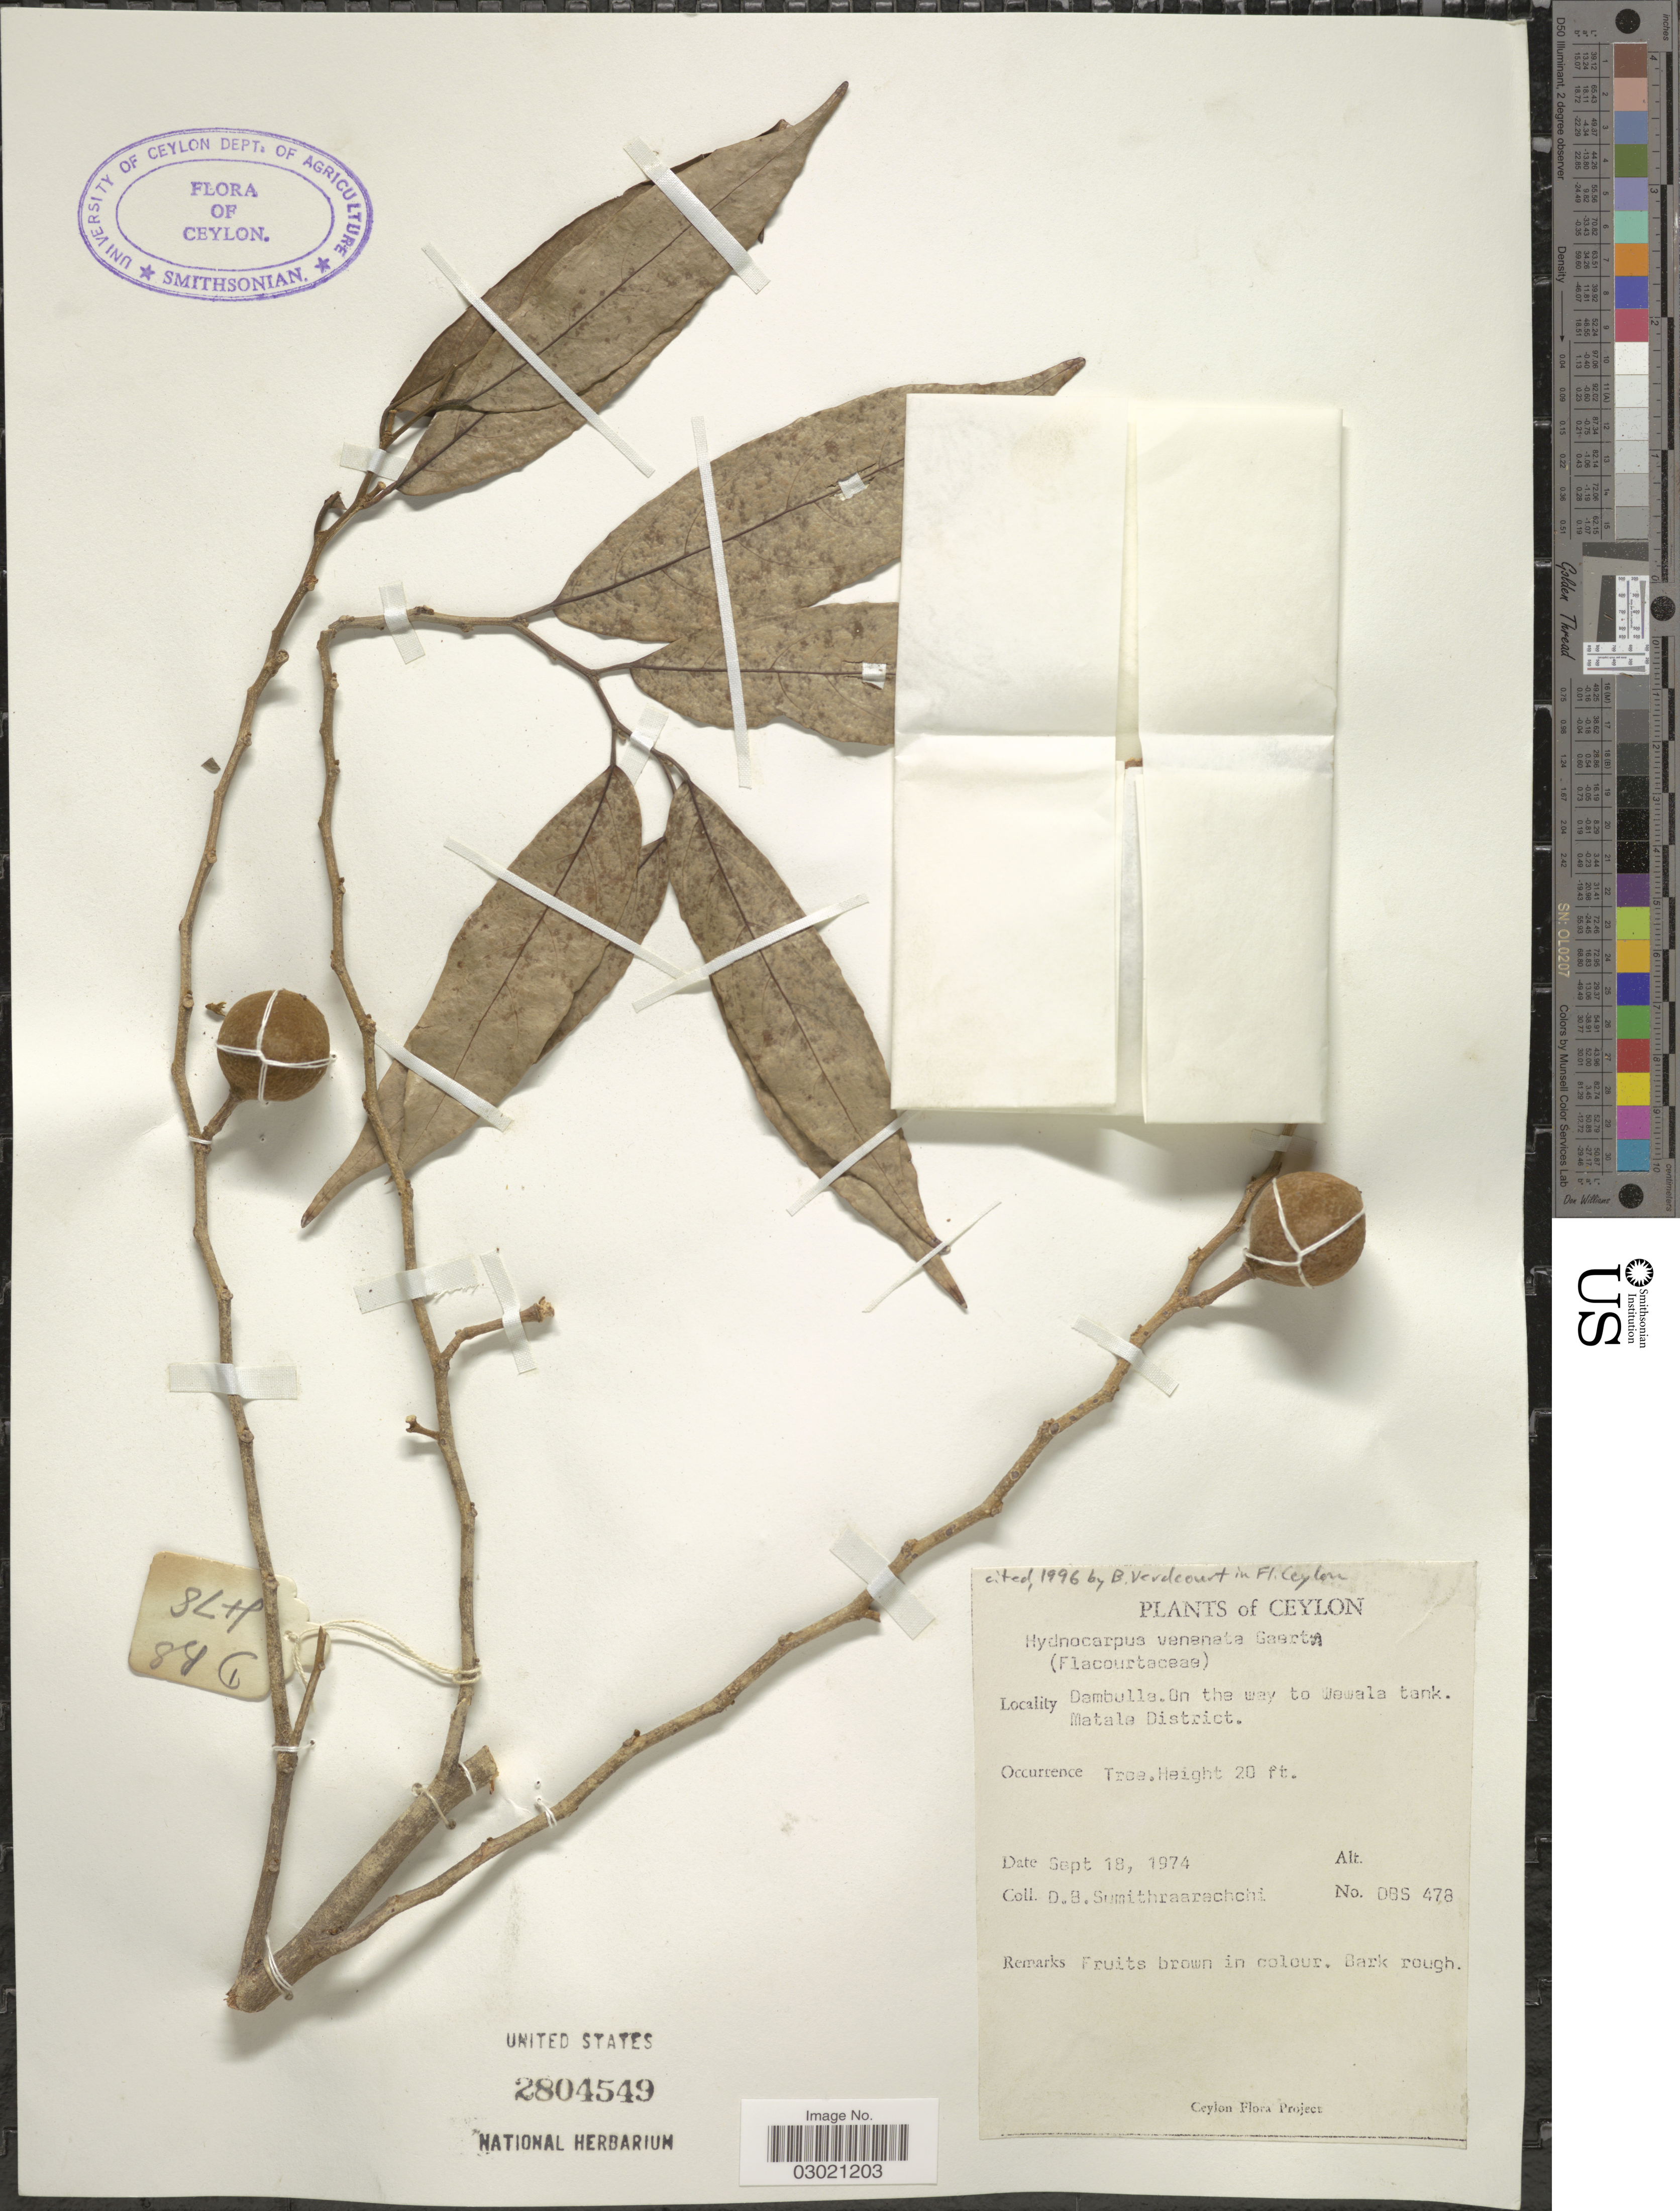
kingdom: Plantae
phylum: Tracheophyta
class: Magnoliopsida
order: Malpighiales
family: Achariaceae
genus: Hydnocarpus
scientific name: Hydnocarpus venenatus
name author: Gaertn.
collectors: D. B. Sumithraarachchi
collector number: DBS478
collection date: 1974-09-18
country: Sri Lanka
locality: Ceylon, Dambulla. On the way to Wewala tank. Matale District.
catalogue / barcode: US 2804549